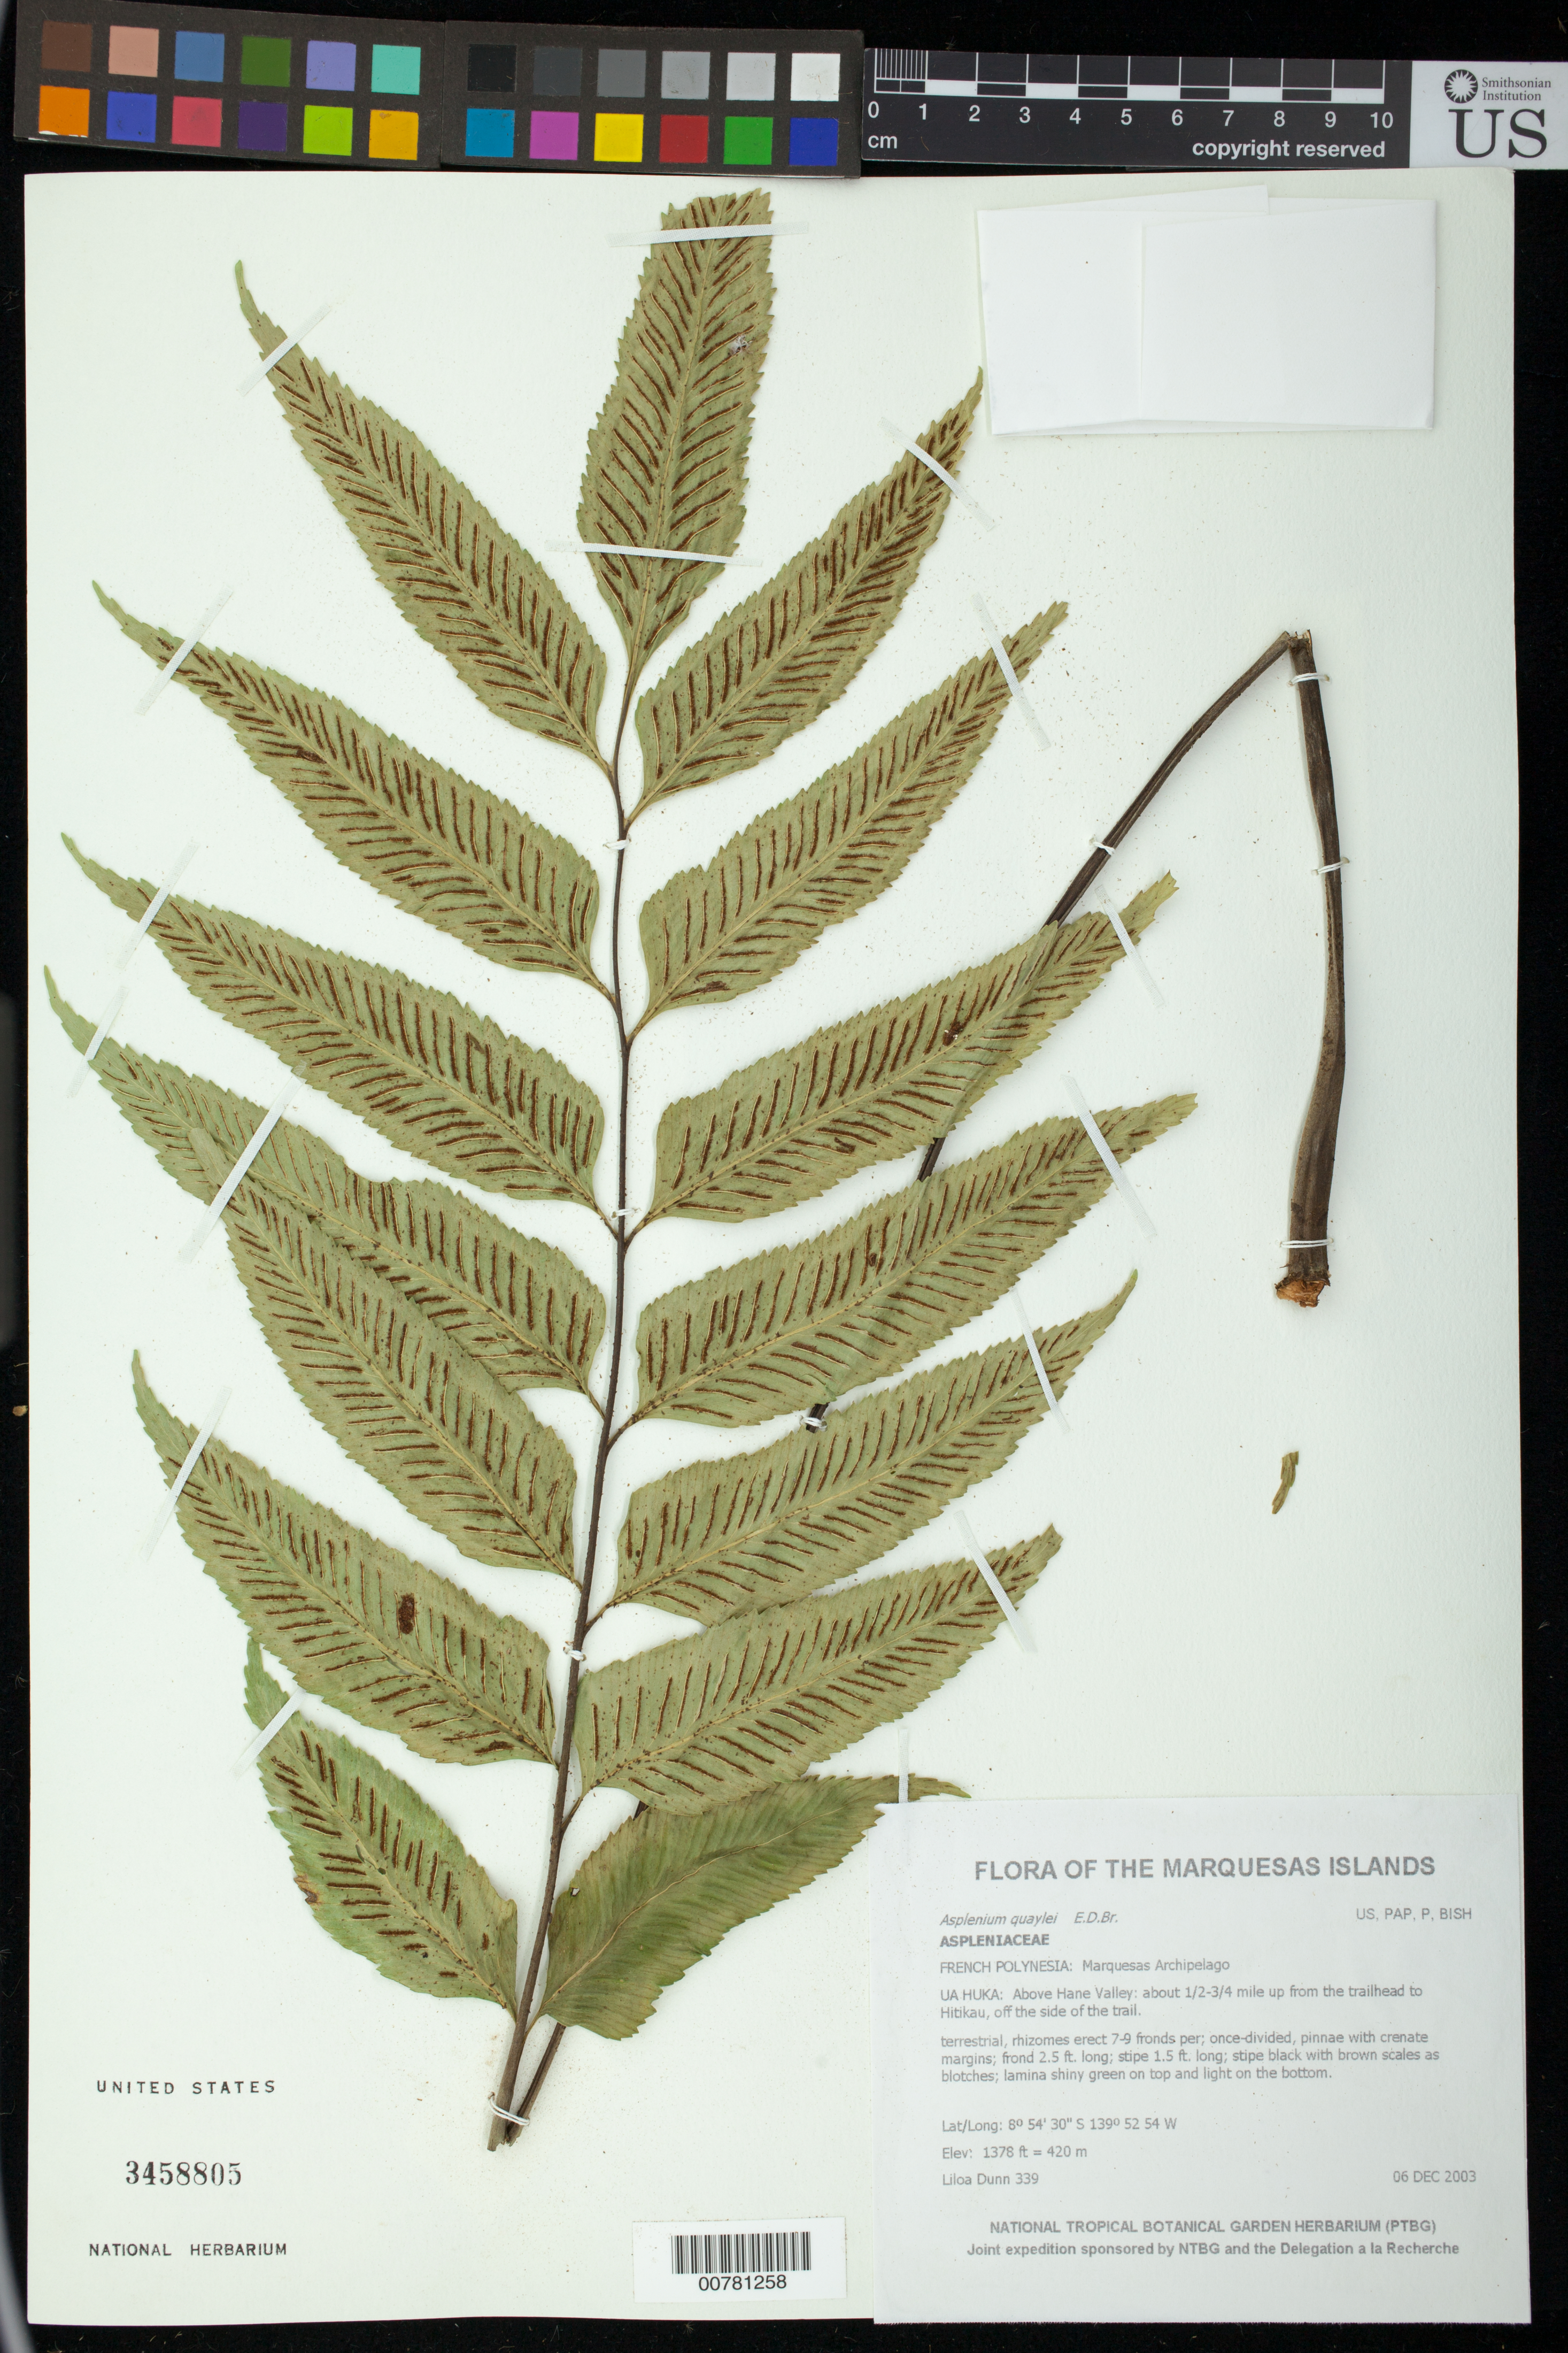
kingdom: Plantae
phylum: Tracheophyta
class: Polypodiopsida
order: Polypodiales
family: Aspleniaceae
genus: Asplenium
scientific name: Asplenium quaylei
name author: E.D. Br.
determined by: Lorence, David H., (PTBG), National Tropical Botanical Garden (UNITED STATES)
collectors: L. Dunn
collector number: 339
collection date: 2003-12-06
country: French Polynesia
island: Ua Huka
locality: Above Hane Valley: about 1/2-3/4 mile up from the trailhead to Hitikau, off the side of the trail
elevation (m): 420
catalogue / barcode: US 3458805